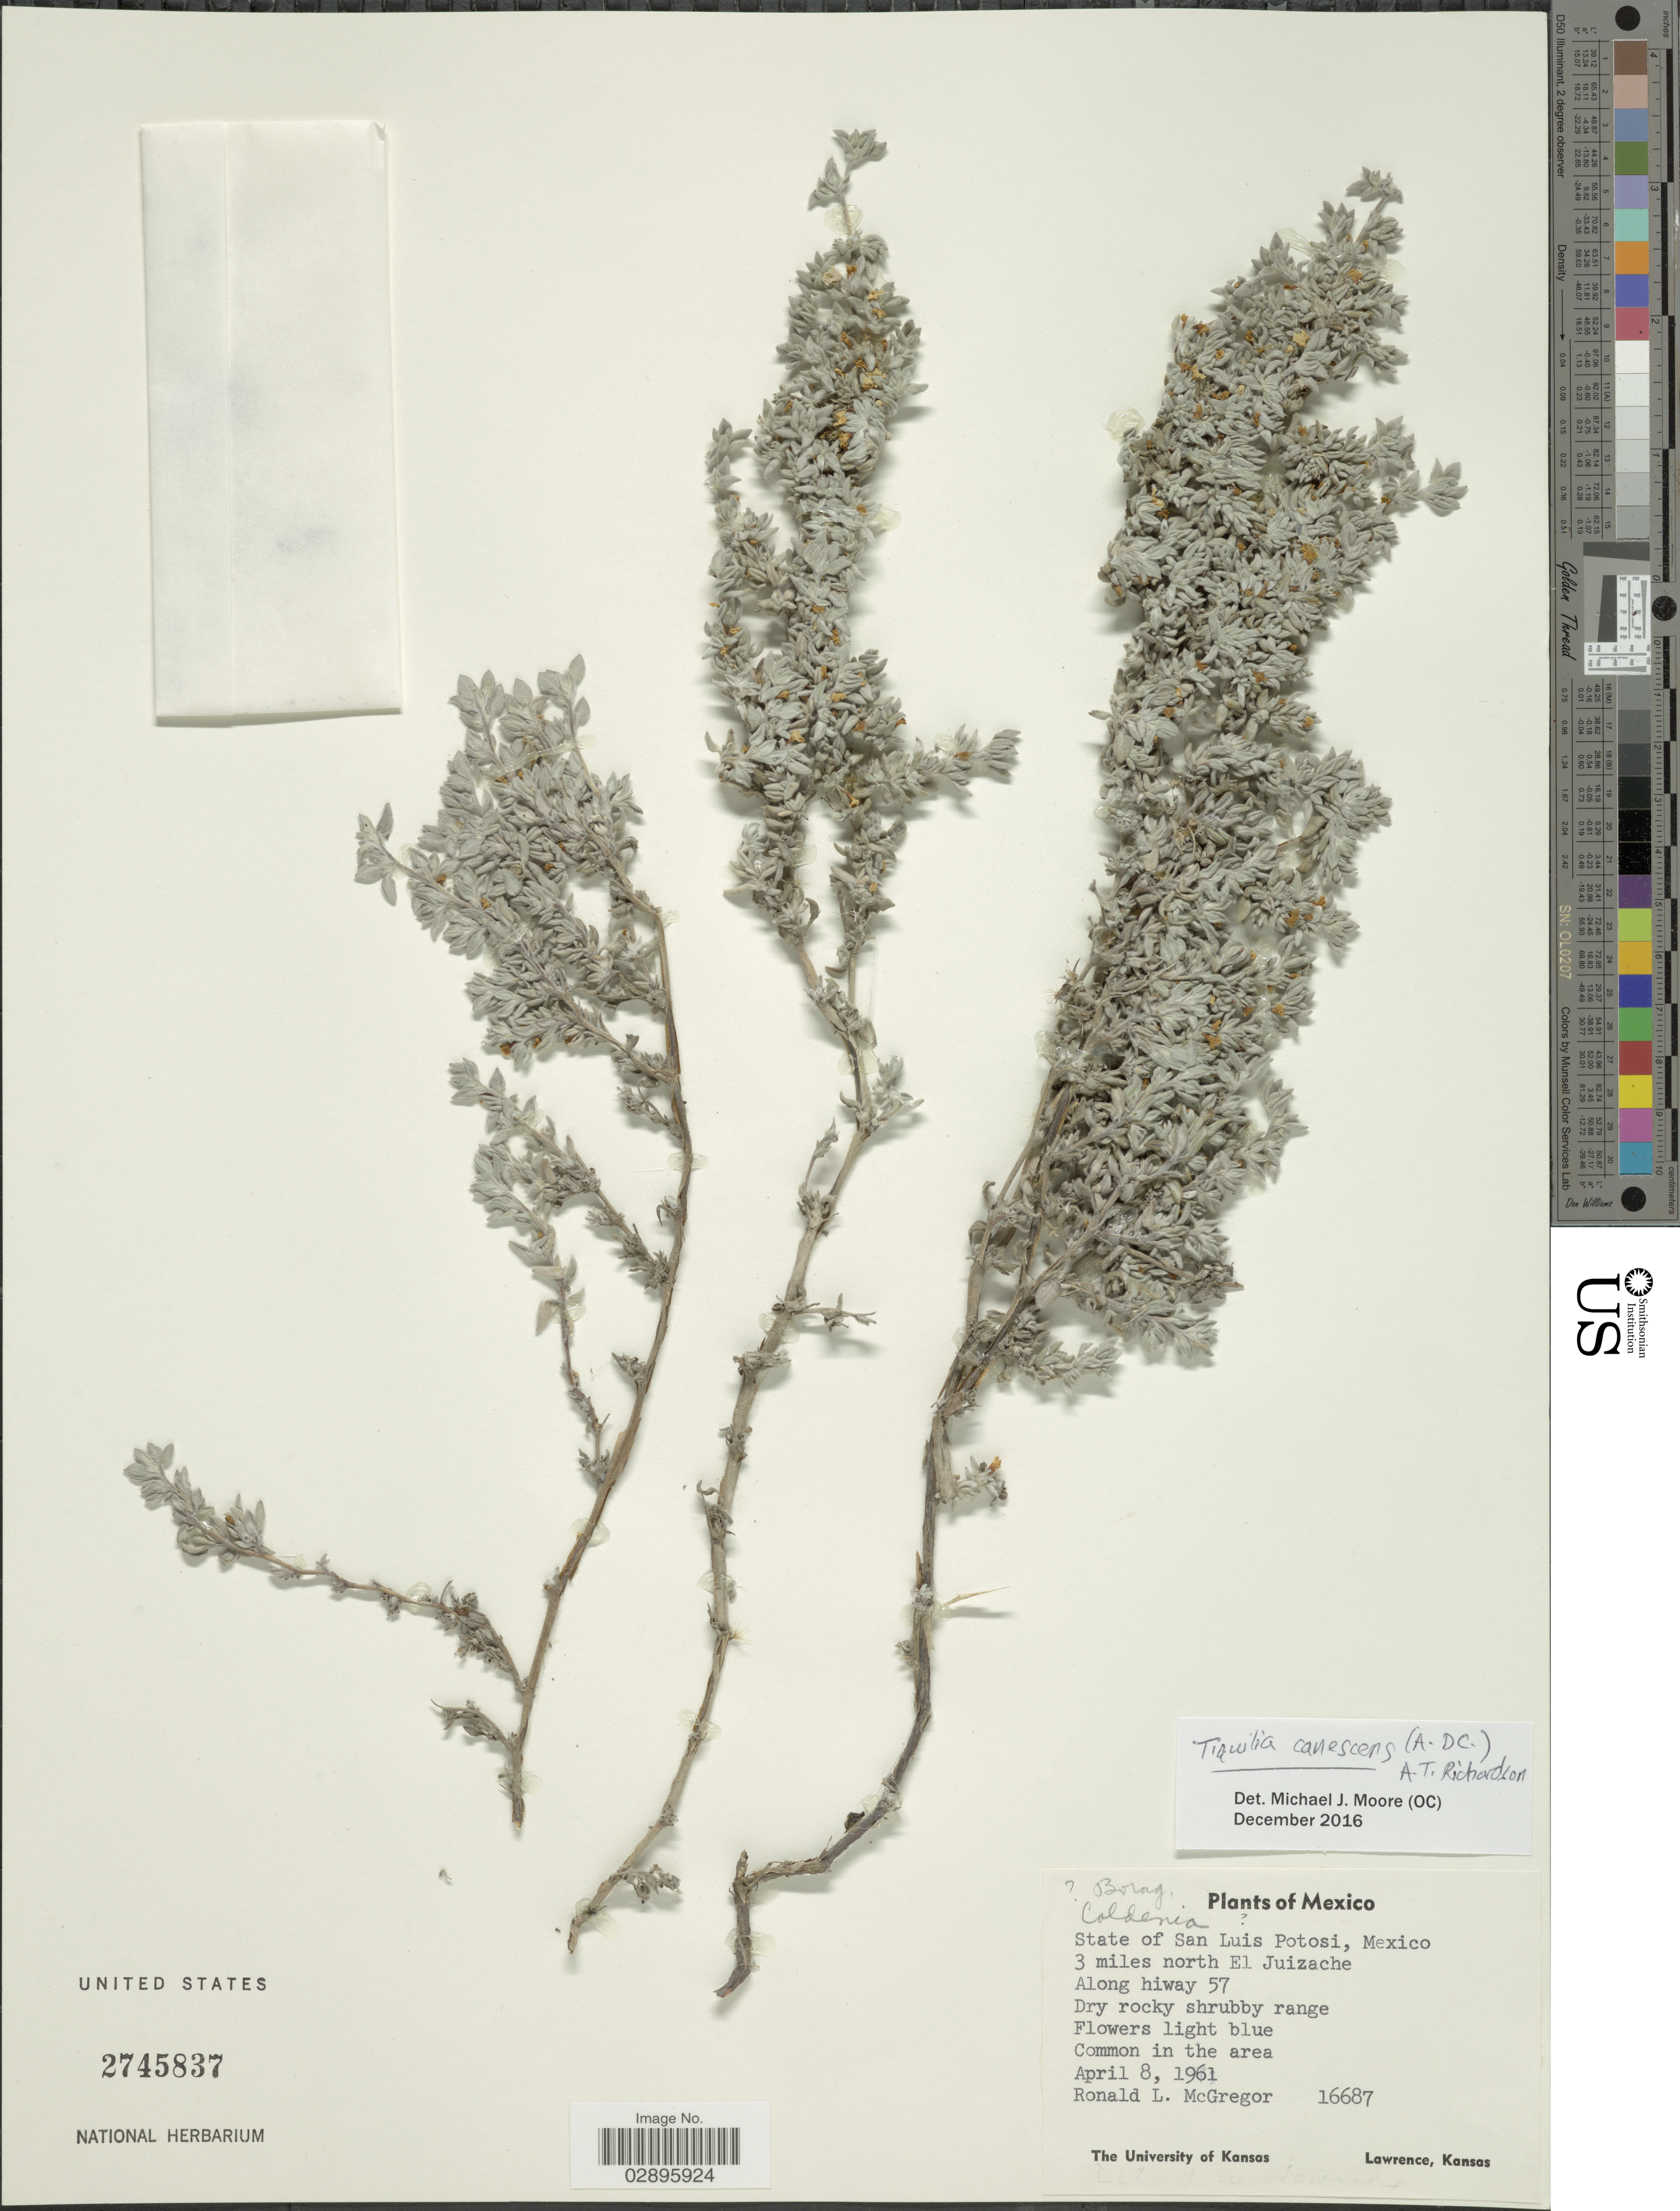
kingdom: Plantae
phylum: Tracheophyta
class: Magnoliopsida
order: Boraginales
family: Ehretiaceae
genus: Tiquilia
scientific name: Tiquilia canescens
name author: (A. DC.) A.T. Richardson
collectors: R. McGregor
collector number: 16687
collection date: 1961-04-08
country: Mexico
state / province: San Luis Potosí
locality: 3 miles north of El Juizache. Along hiway 57.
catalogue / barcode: US 2745837